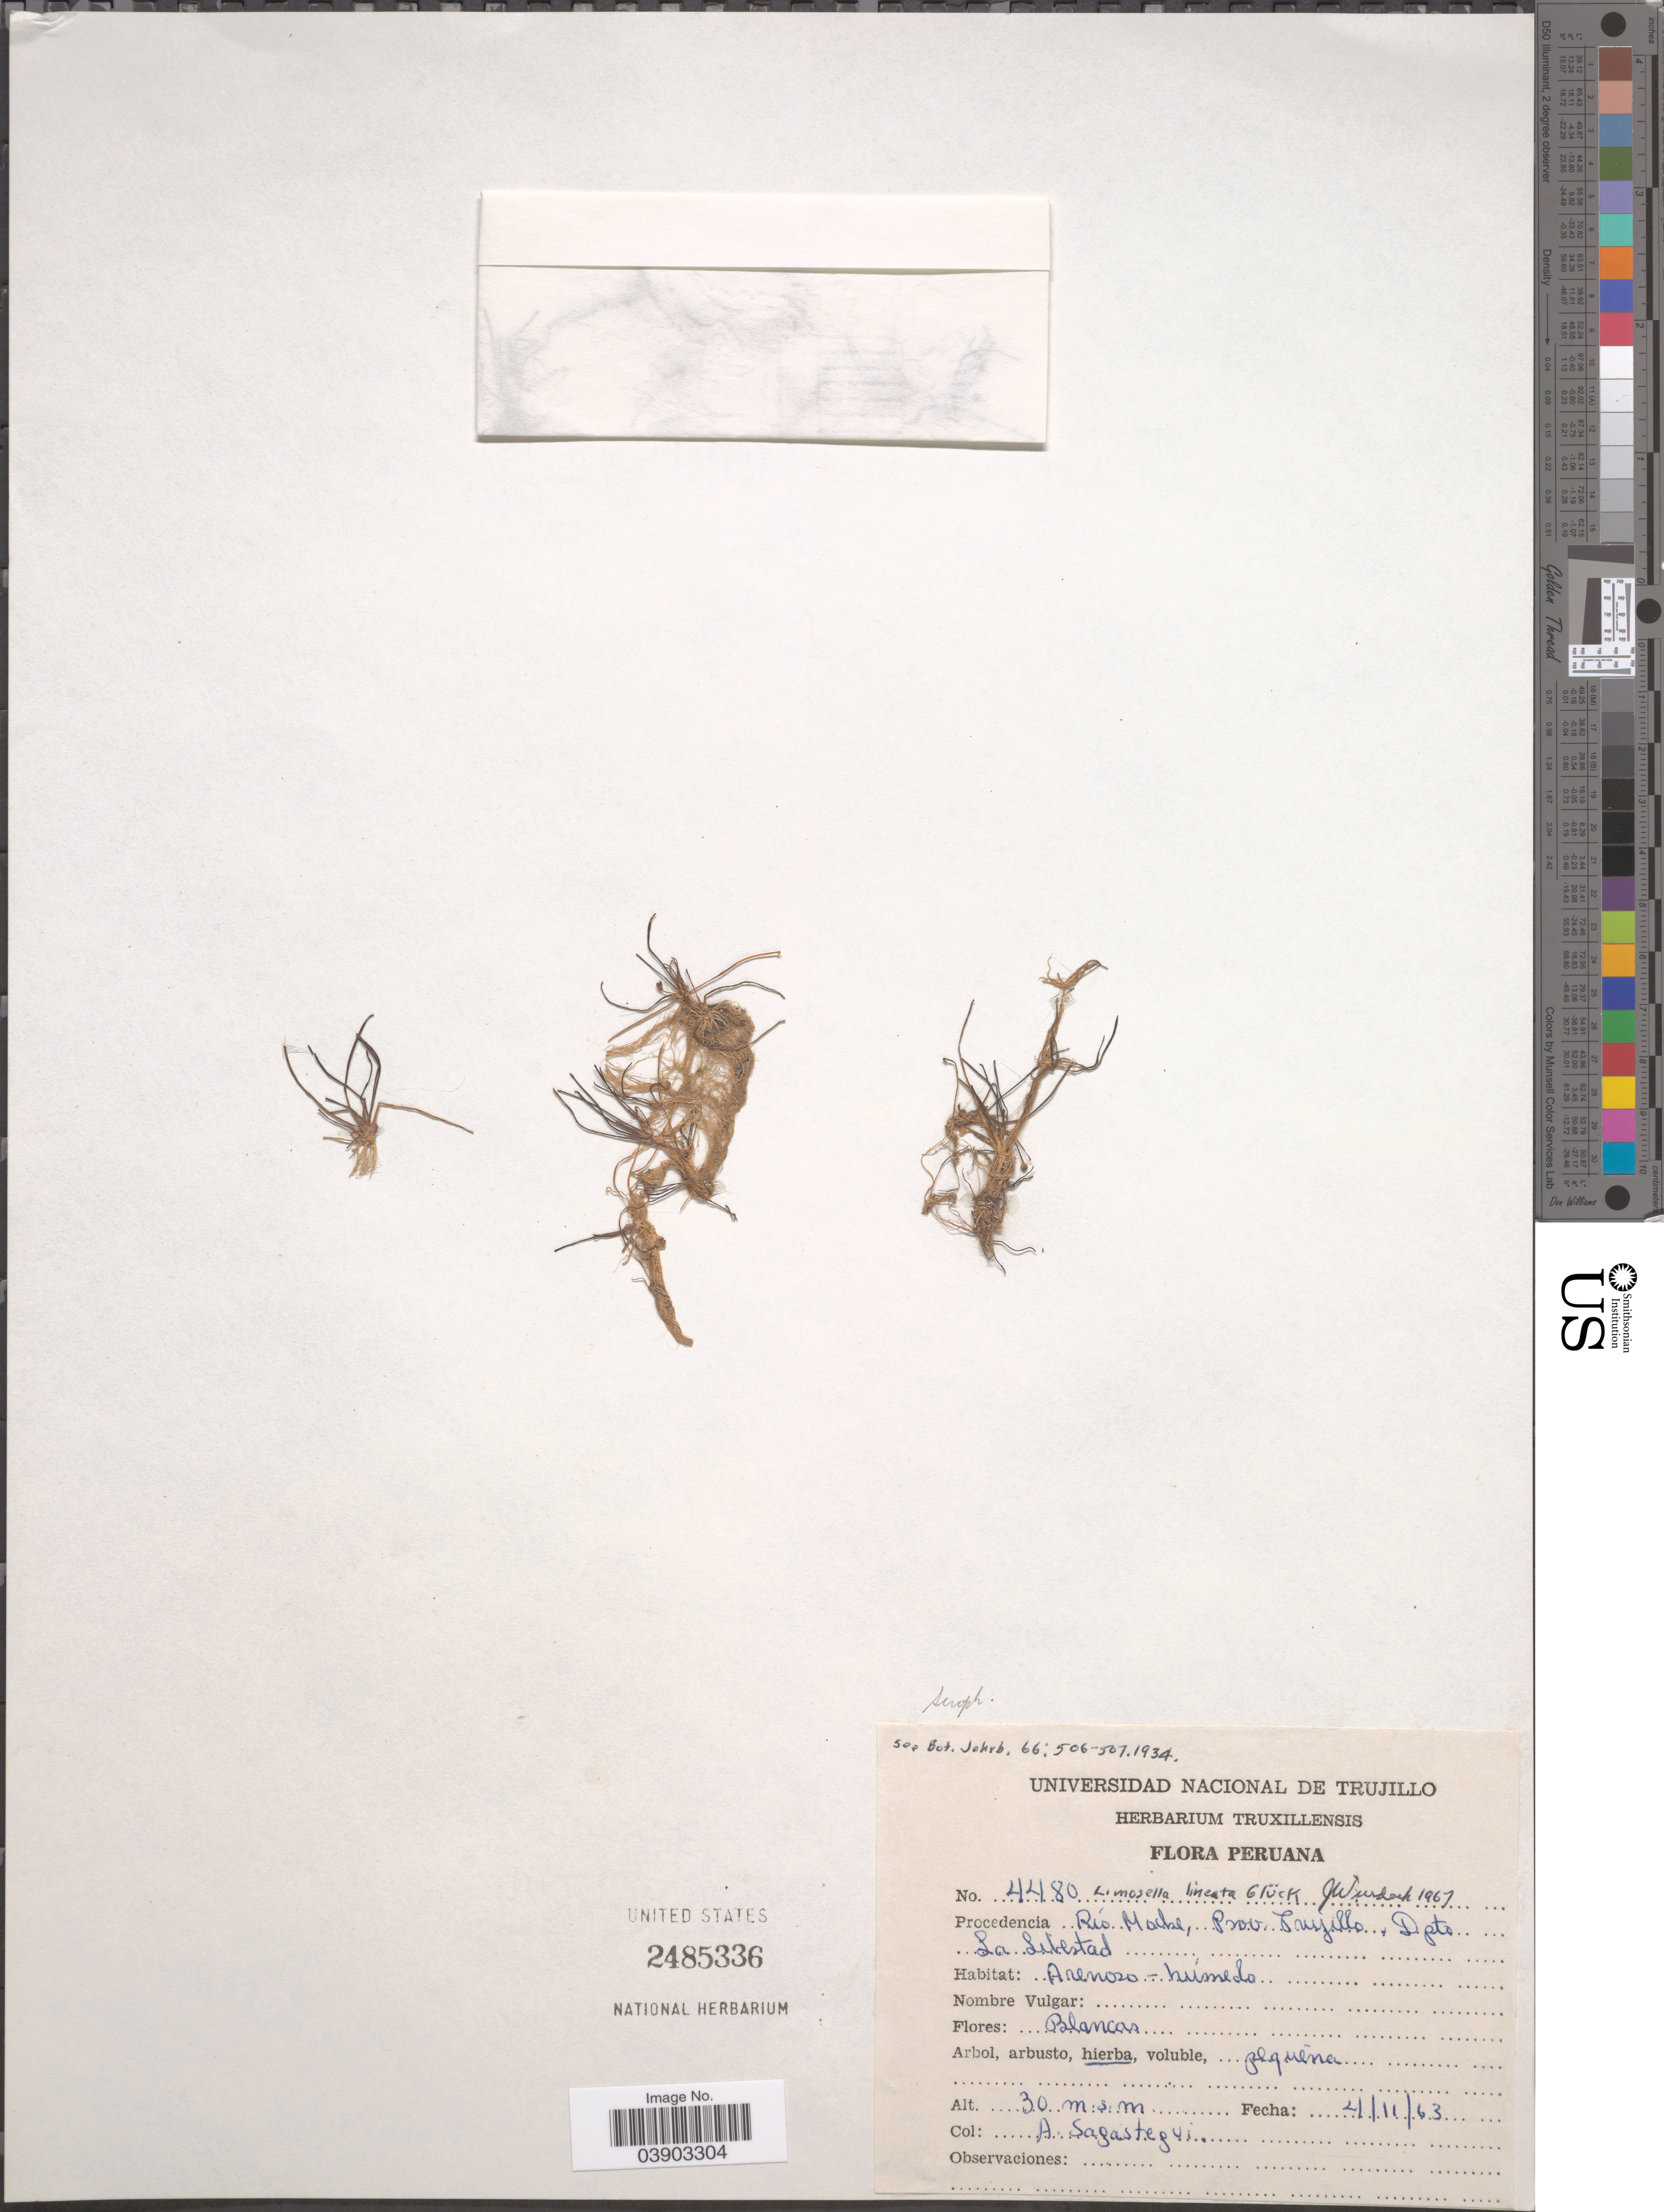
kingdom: Plantae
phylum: Tracheophyta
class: Magnoliopsida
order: Lamiales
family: Scrophulariaceae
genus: Limosella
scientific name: Limosella sp.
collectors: A. Sagastegui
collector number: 4480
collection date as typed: Transcribed d/m/y: 4/11/63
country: Peru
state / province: La Libertad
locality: Río Moche, Prov. Trujillo, Dpto. La Libertad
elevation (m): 30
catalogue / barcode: US 2485336